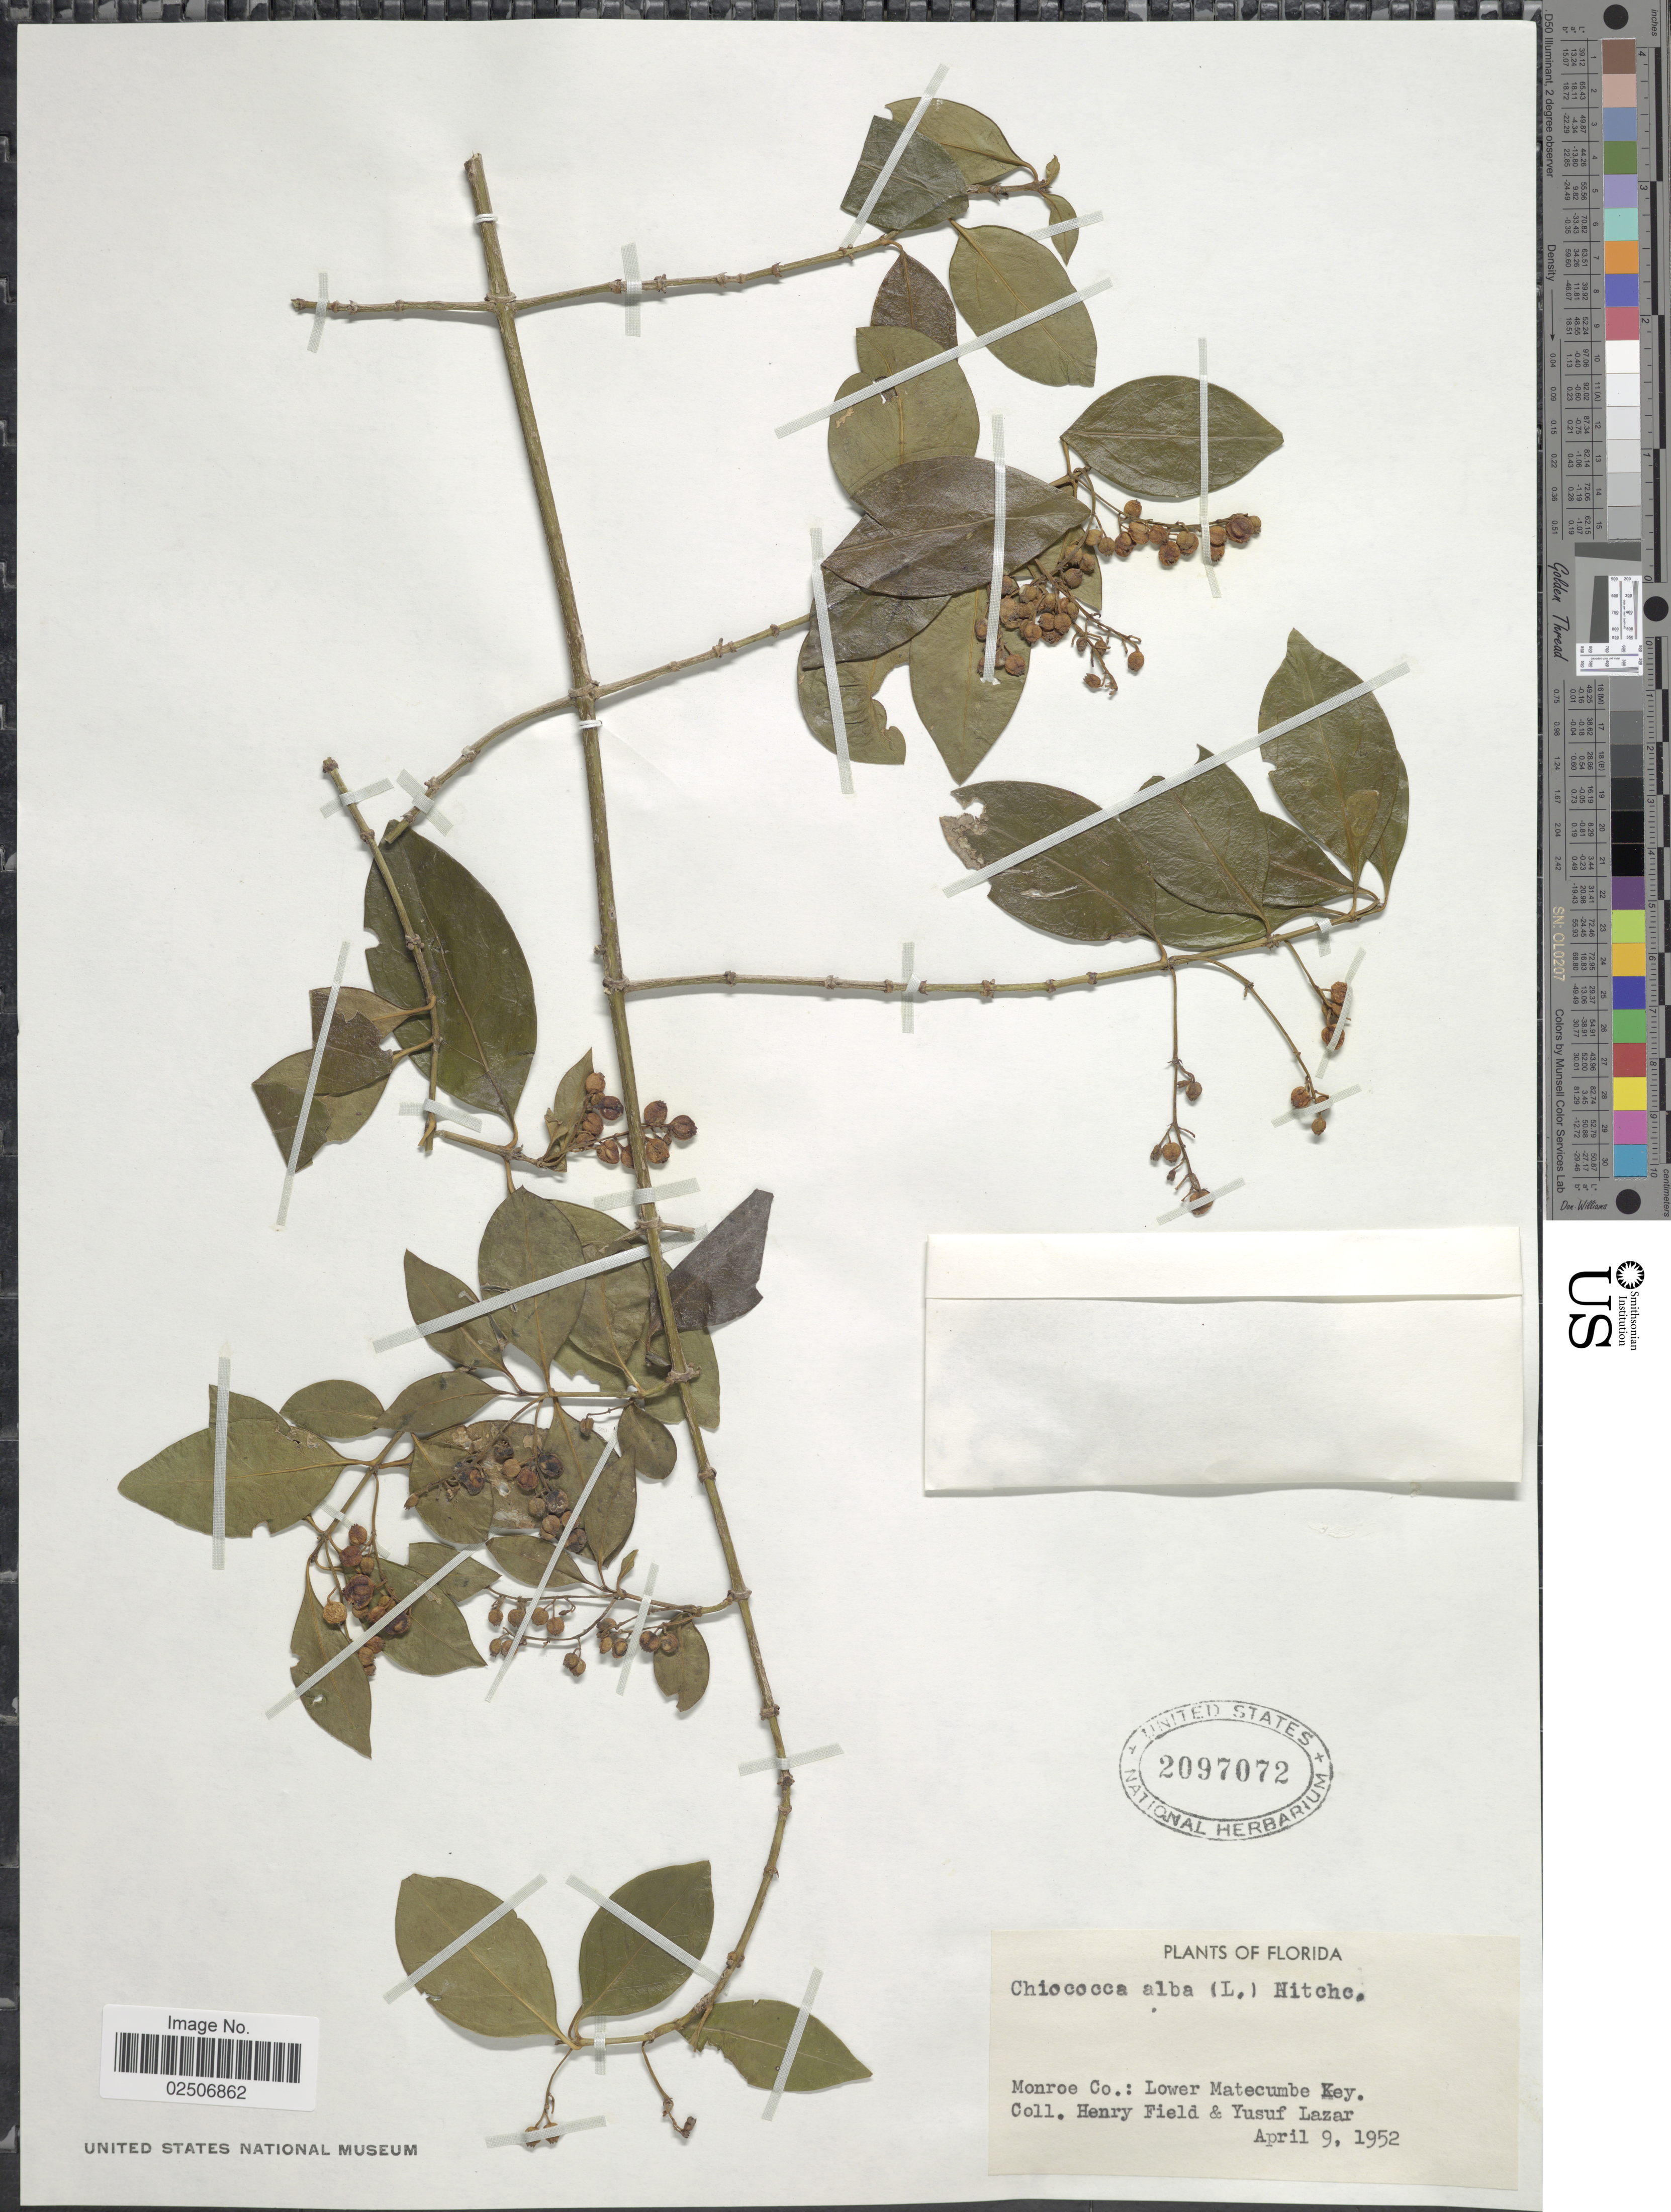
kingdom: Plantae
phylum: Tracheophyta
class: Magnoliopsida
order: Gentianales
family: Rubiaceae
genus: Chiococca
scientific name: Chiococca alba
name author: (L.) Hitchc.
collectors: H. Field & Y. Lazar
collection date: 1952-04-09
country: United States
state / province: Florida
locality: Monroe Co.: Lower Matecumbe Key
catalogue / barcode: US 2097072